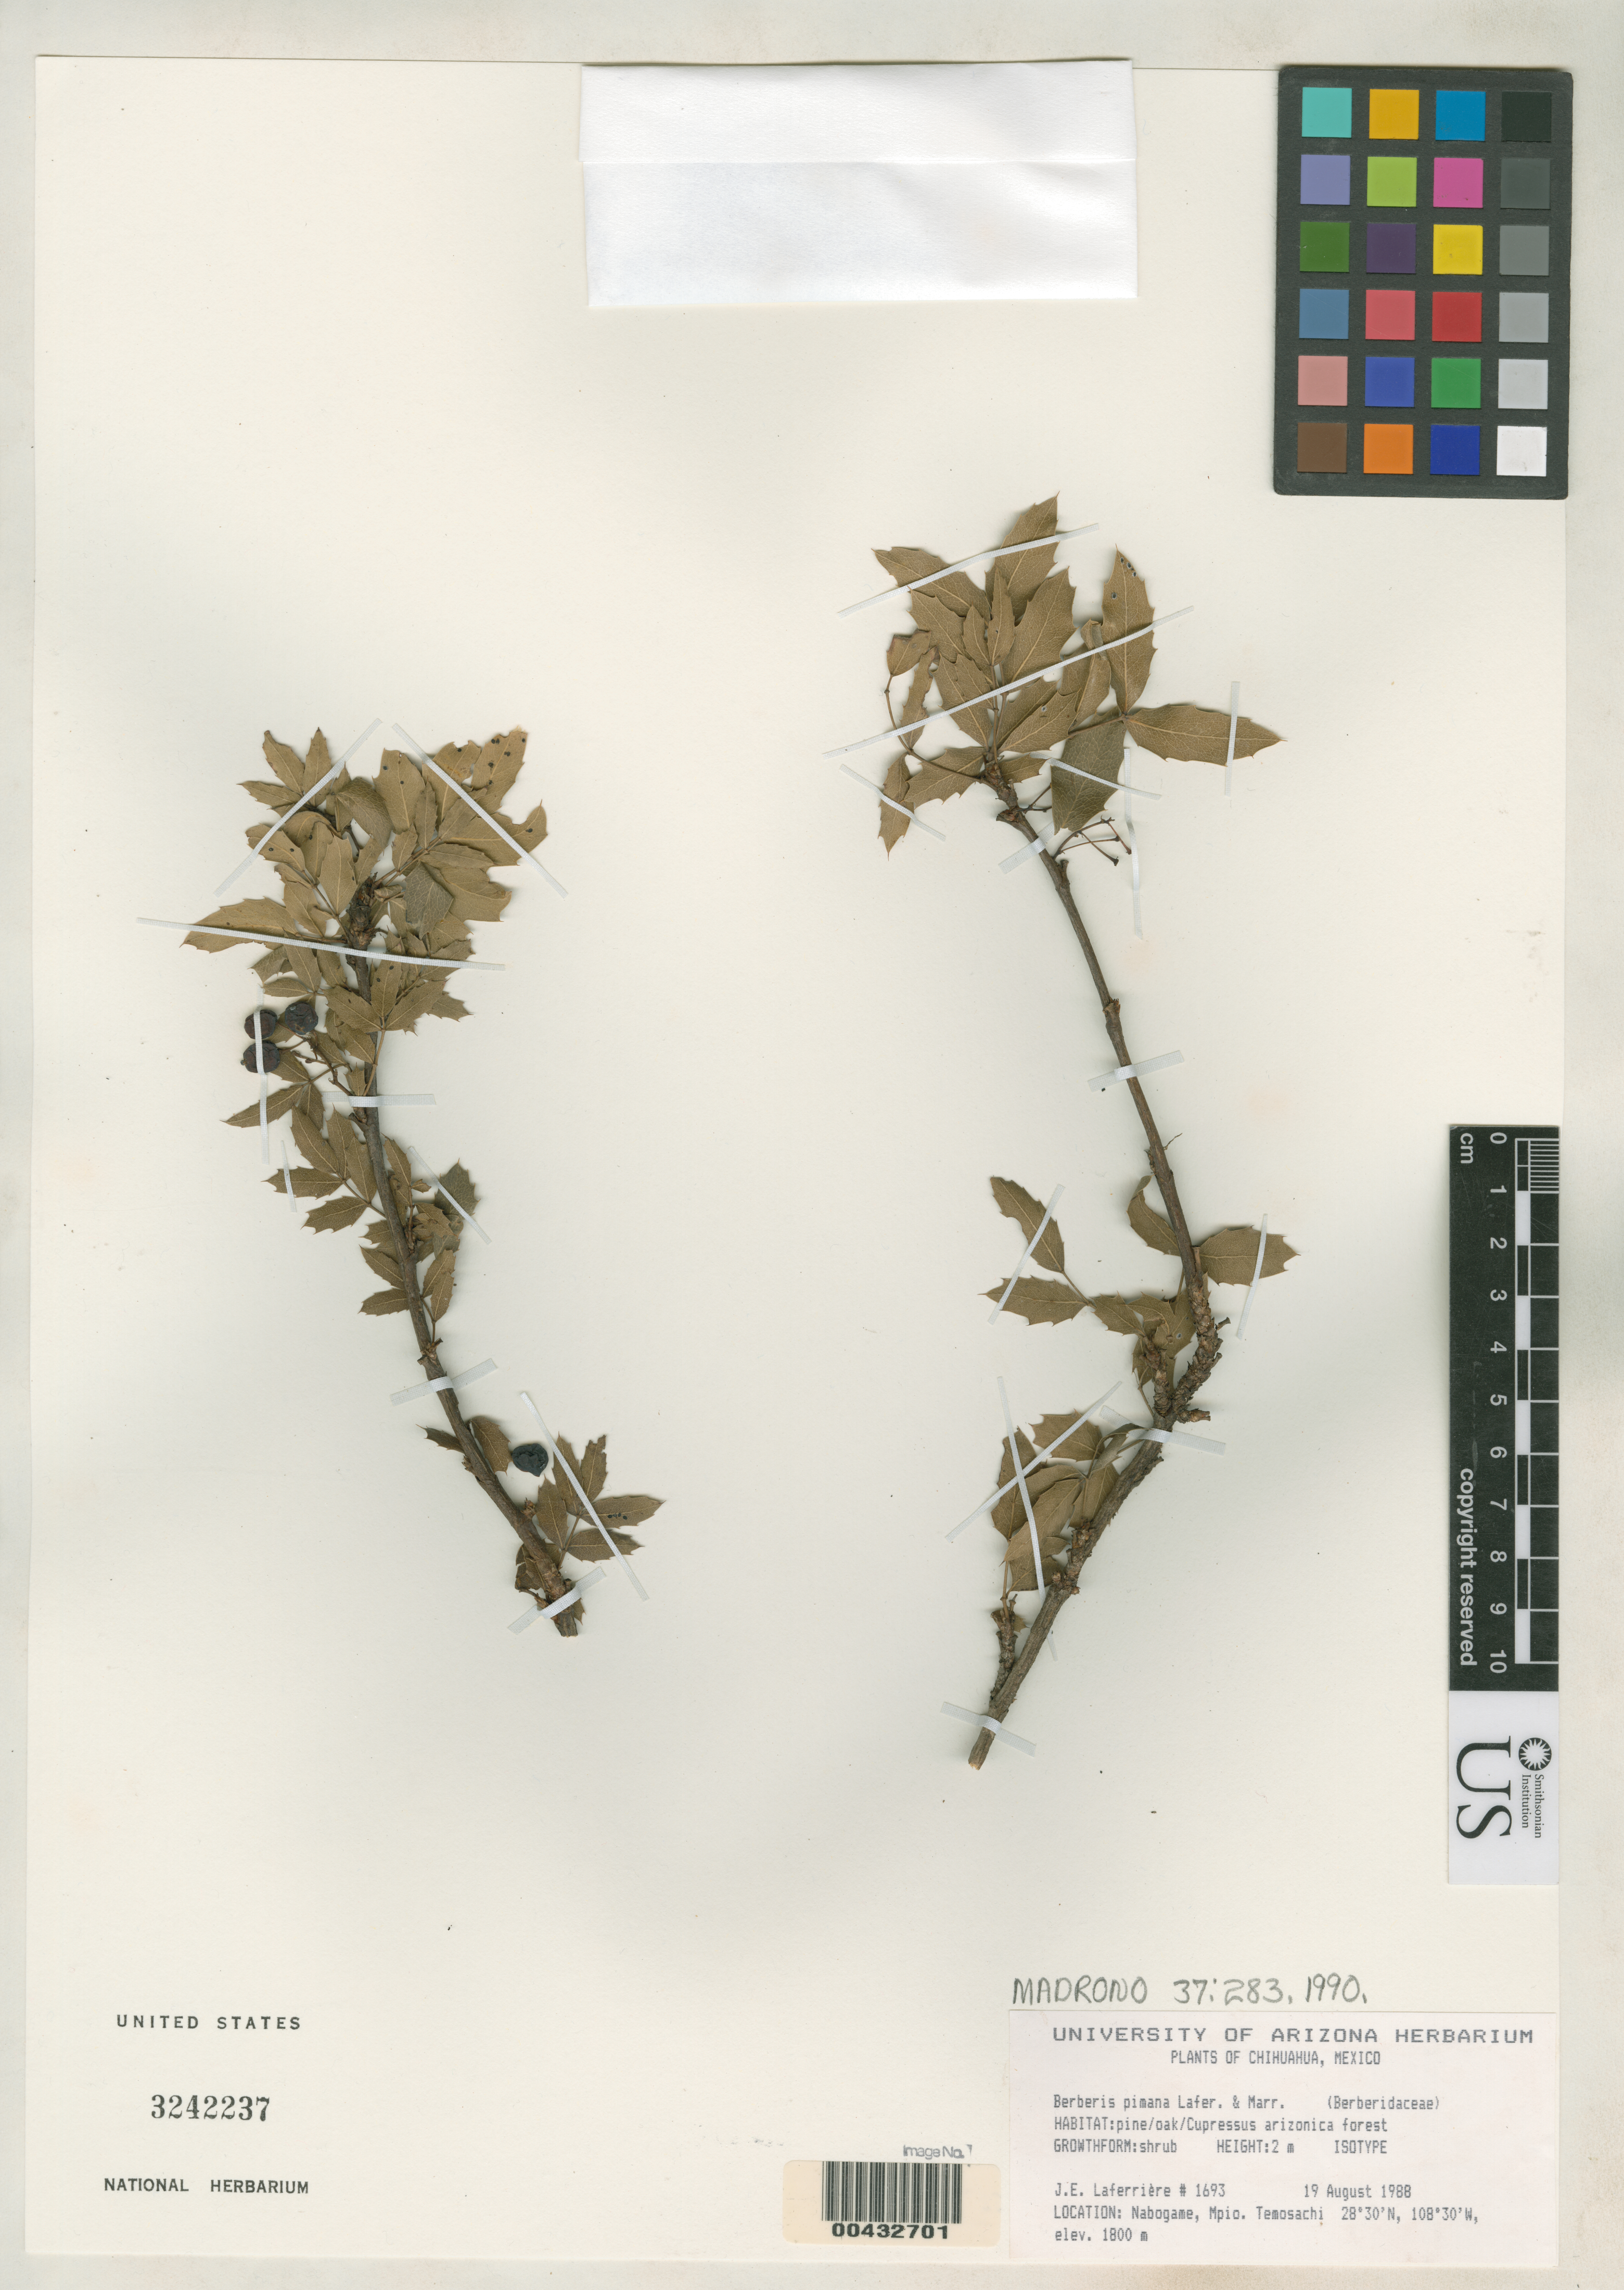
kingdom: Plantae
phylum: Tracheophyta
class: Magnoliopsida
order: Ranunculales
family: Berberidaceae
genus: Berberis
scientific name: Berberis pimana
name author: Laferr. & Marroquin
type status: Isotype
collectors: J. E. Laferrière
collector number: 1693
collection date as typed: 19 Aug 1988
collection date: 1988-08-19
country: Mexico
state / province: Chihuahua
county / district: Temosachic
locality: Nabogame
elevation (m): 1800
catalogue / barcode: US 3242237